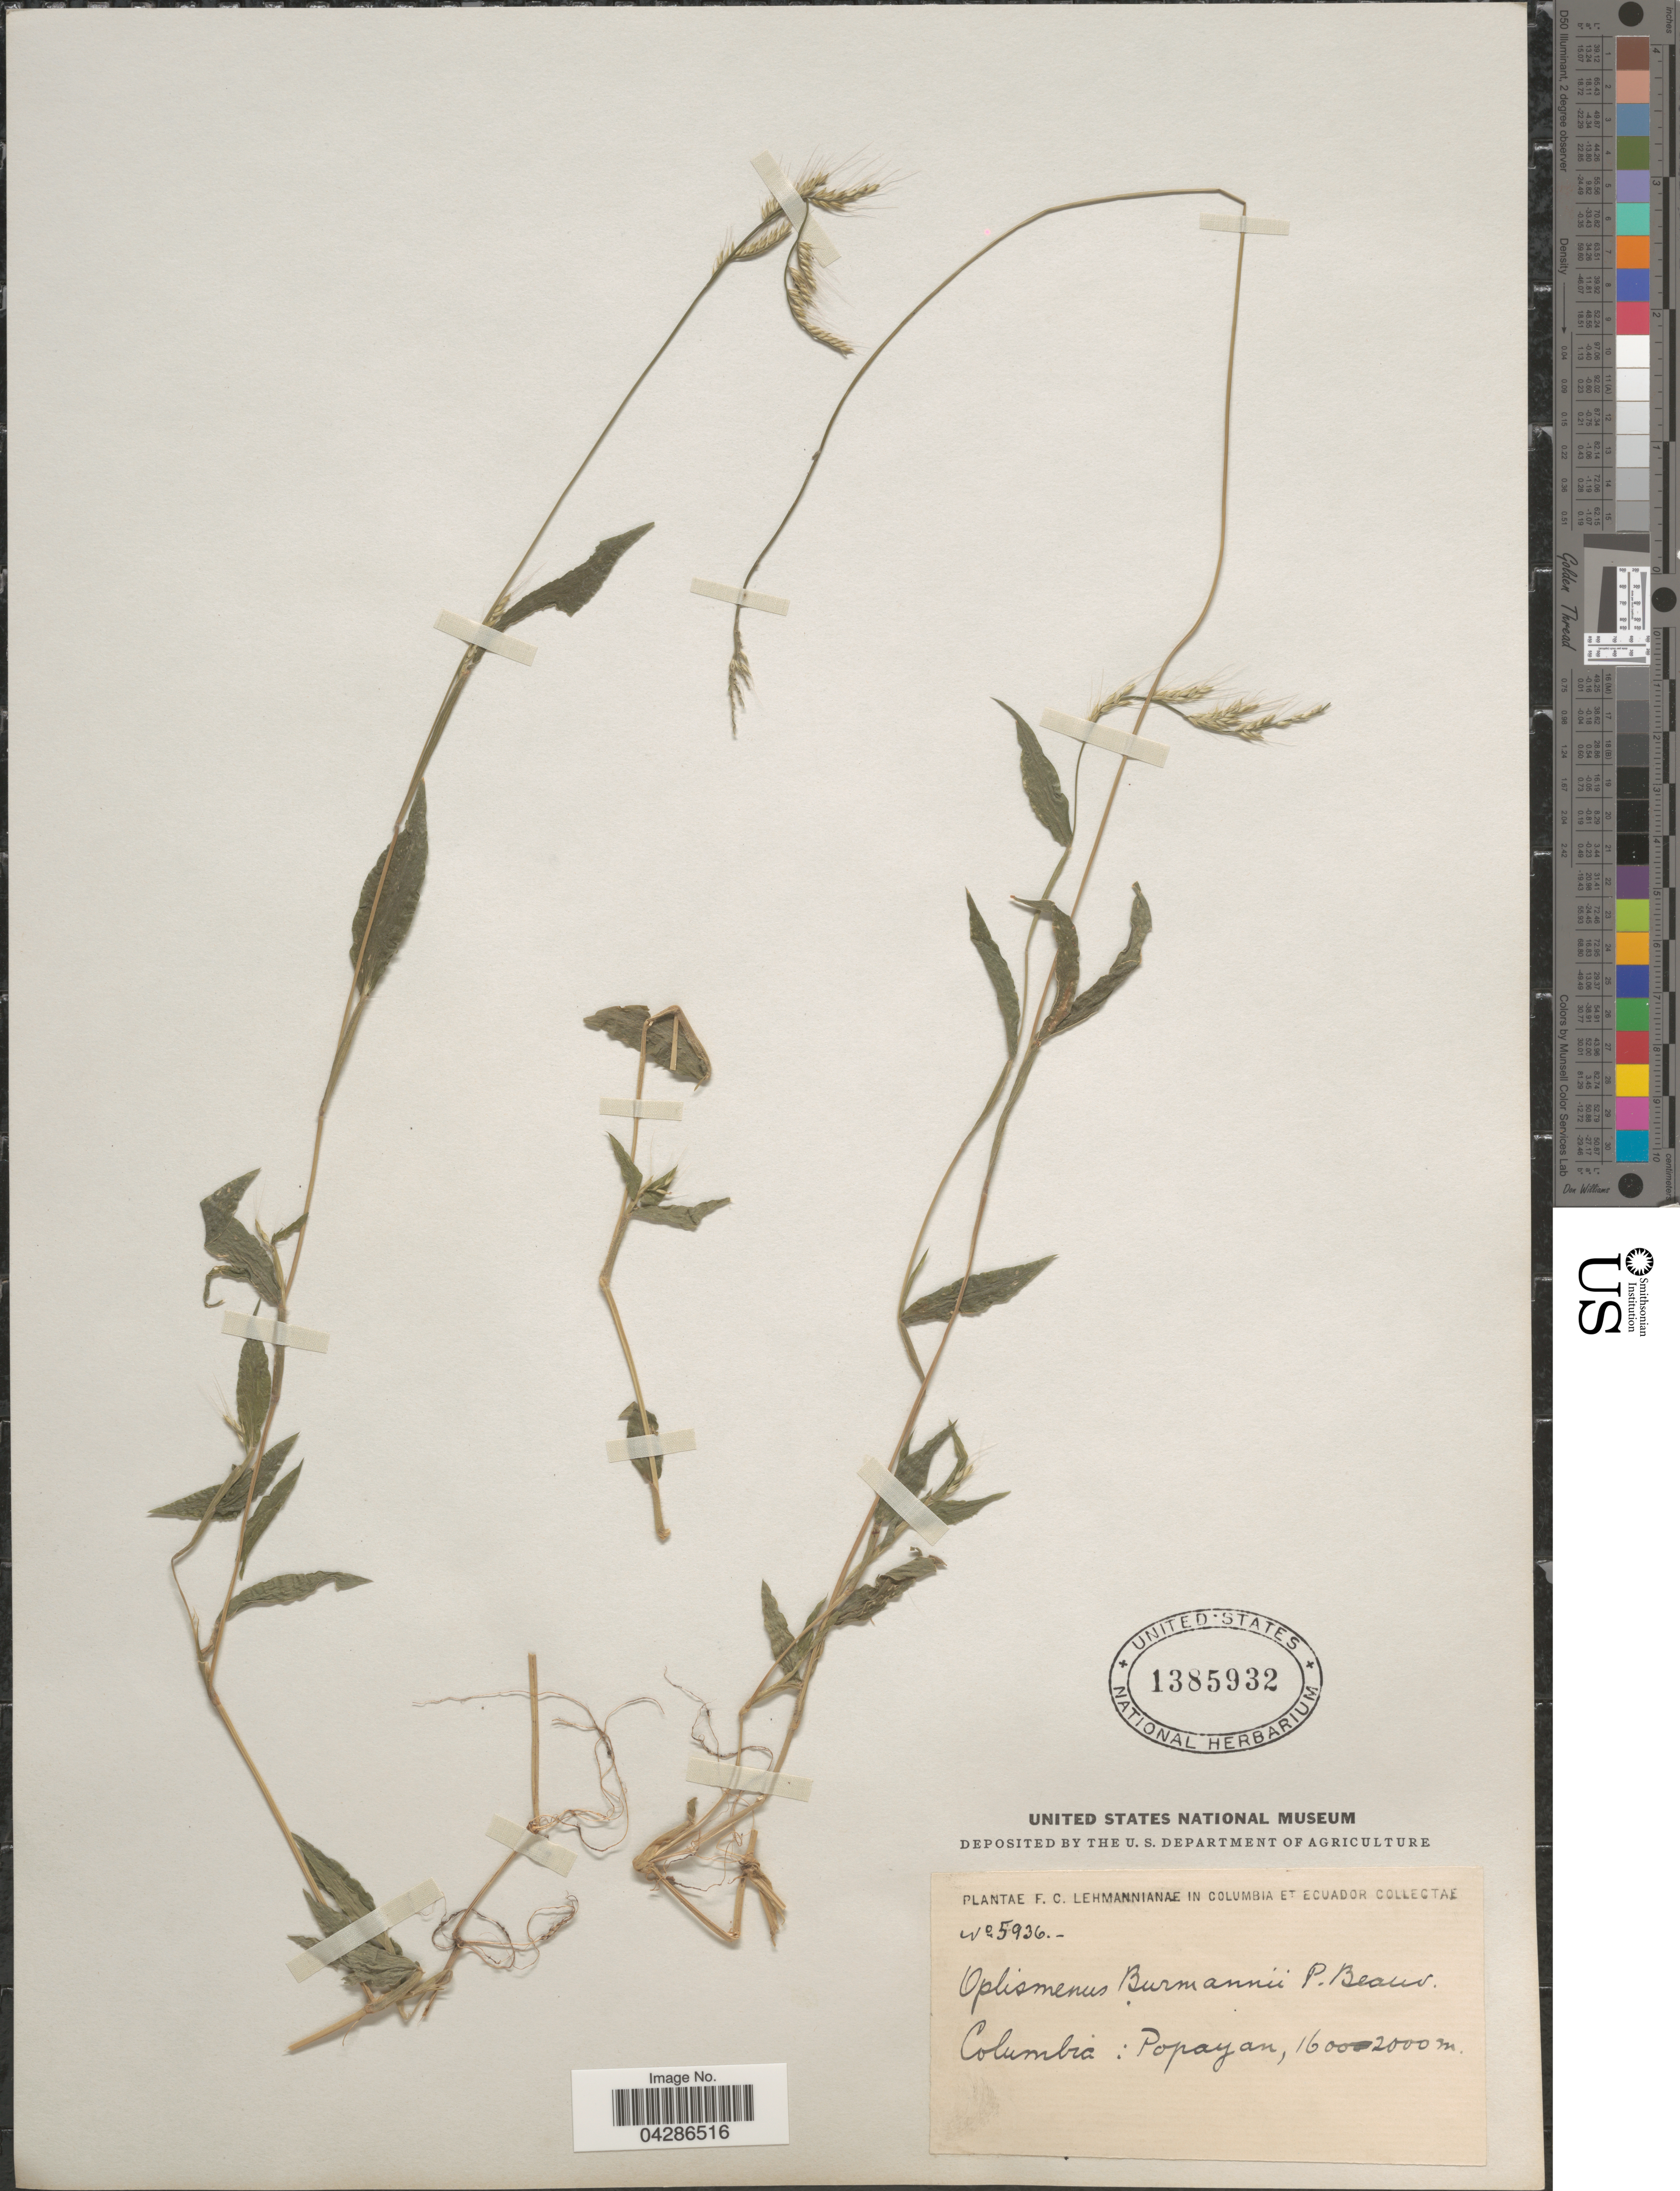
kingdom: Plantae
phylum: Tracheophyta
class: Liliopsida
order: Poales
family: Poaceae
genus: Oplismenus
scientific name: Oplismenus burmannii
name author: (Retz.) P. Beauv.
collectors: ex herb. Lehmannianum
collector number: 5936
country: Colombia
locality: Popayan.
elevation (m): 1600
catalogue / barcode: US 1385932